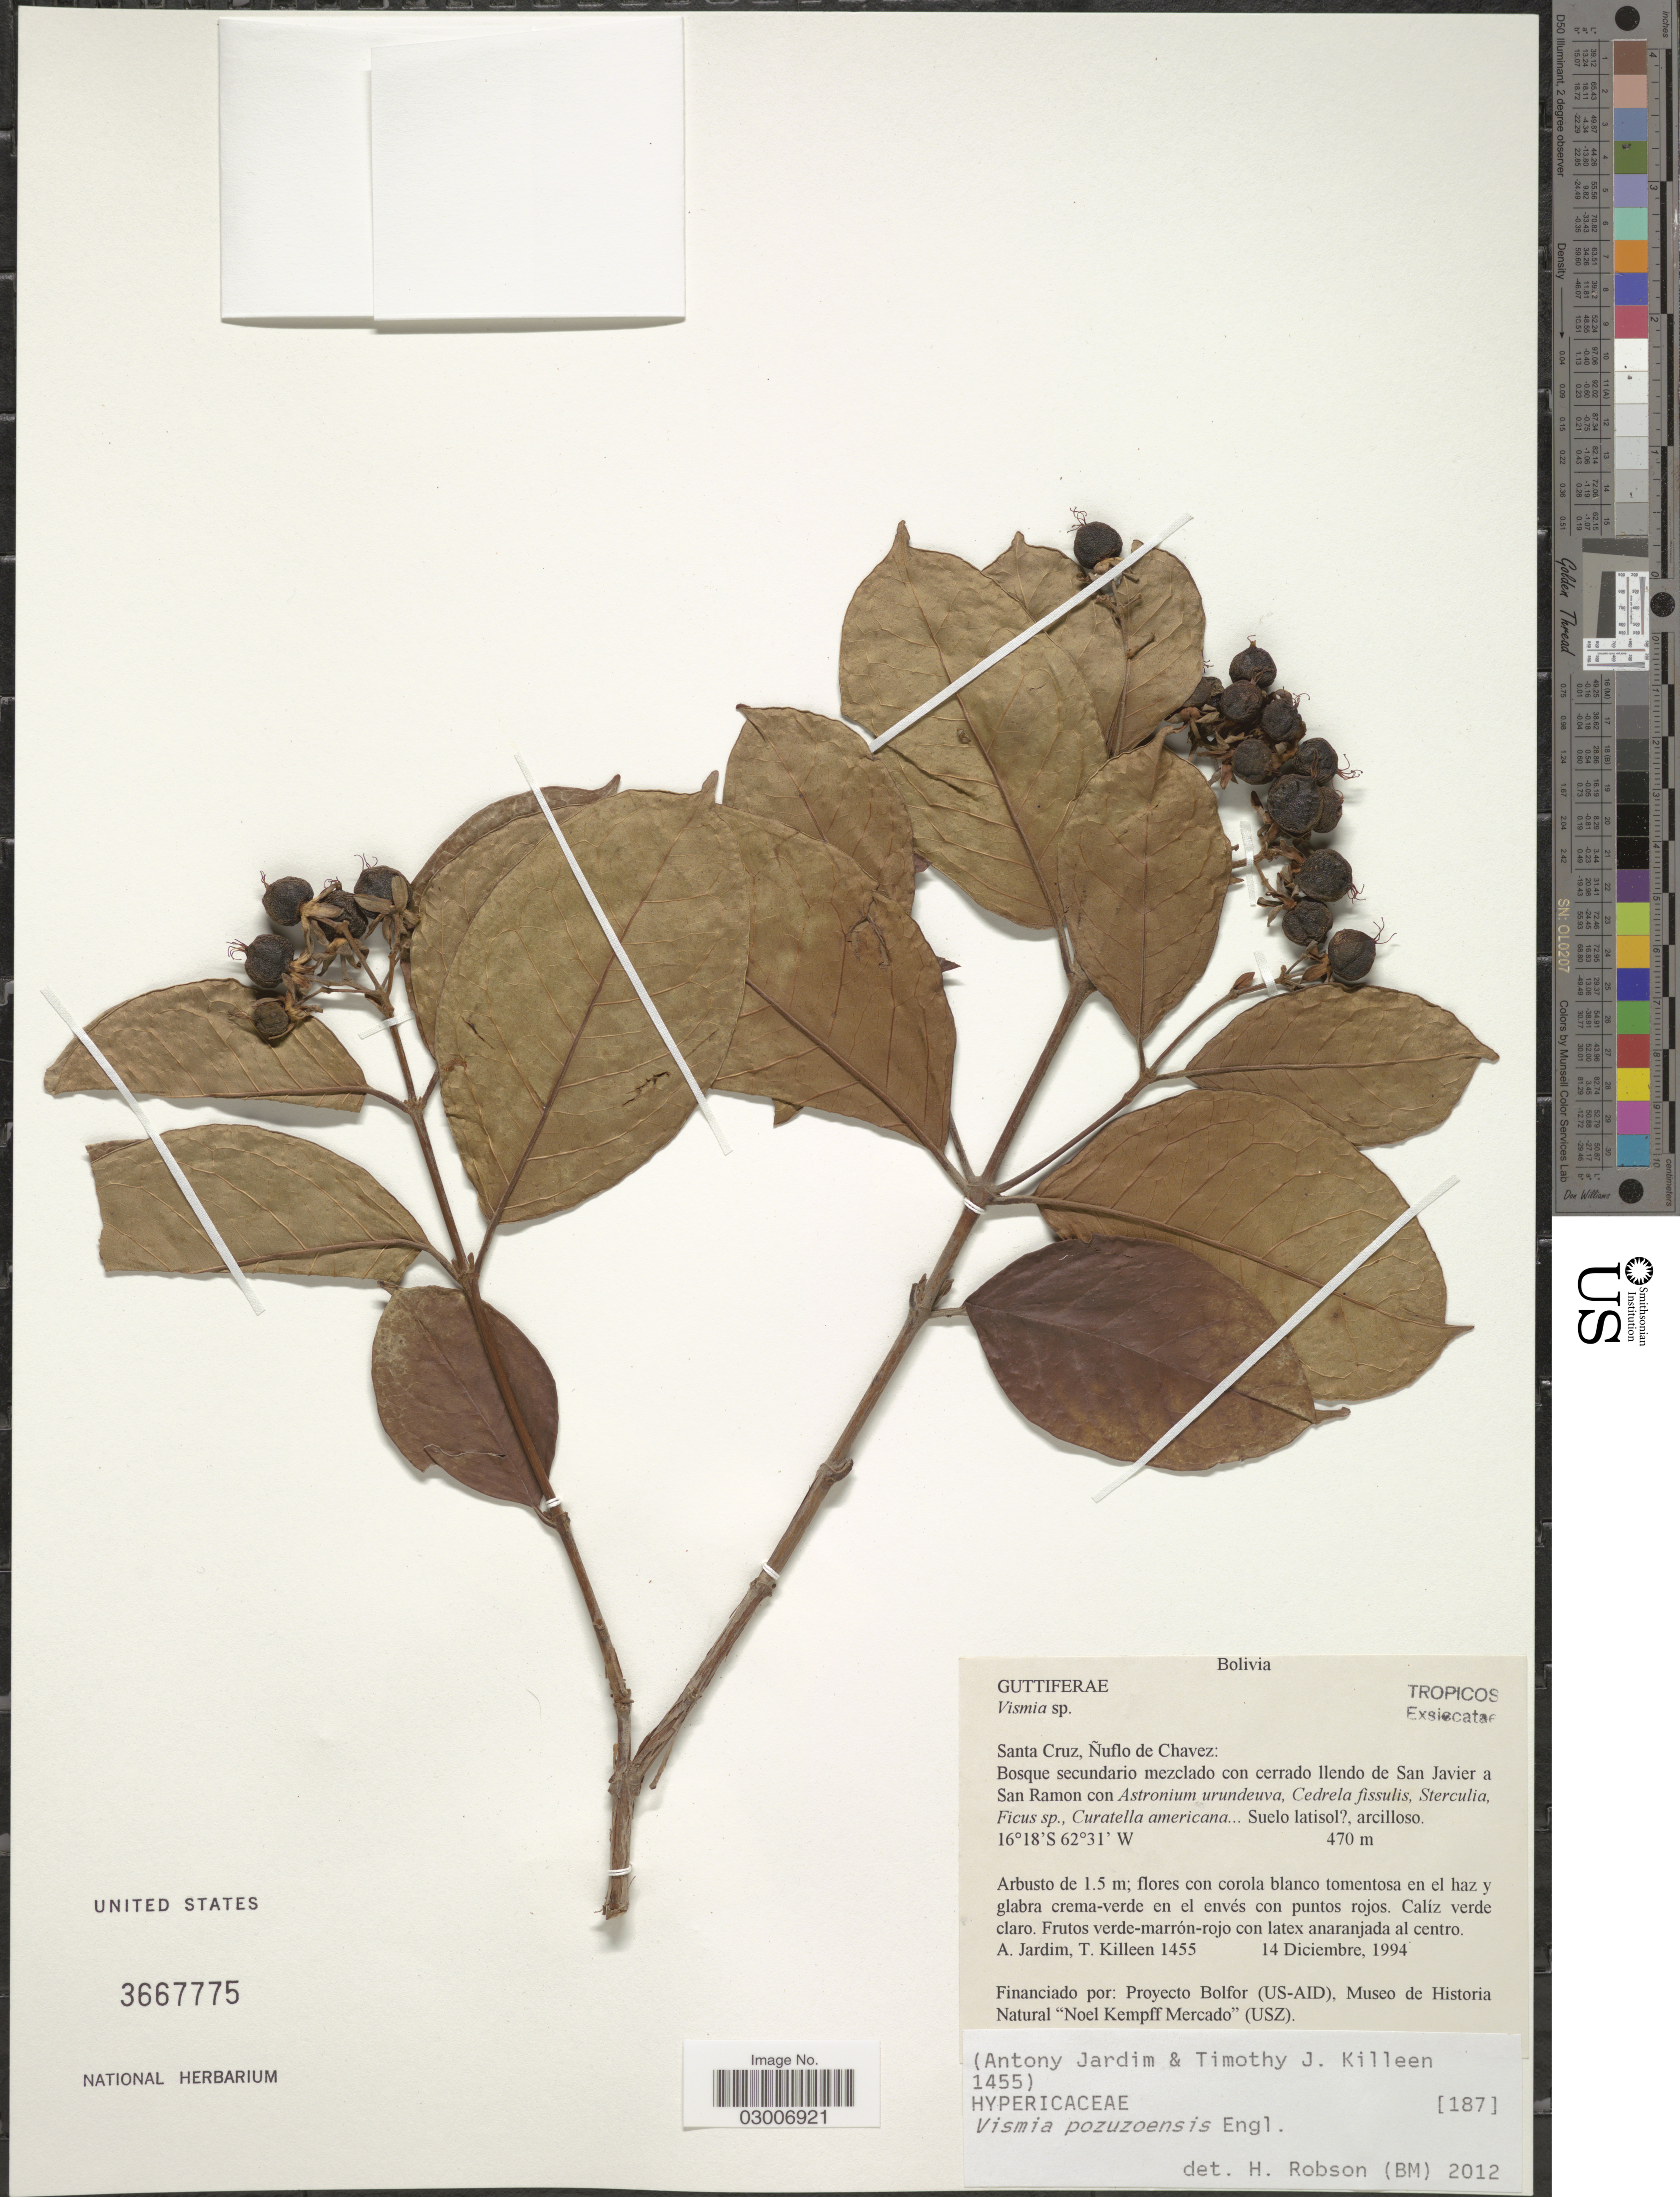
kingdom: Plantae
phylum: Tracheophyta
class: Magnoliopsida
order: Malpighiales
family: Hypericaceae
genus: Vismia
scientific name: Vismia pozuzoensis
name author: Engl.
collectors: A. Jardim & T. J. Killeen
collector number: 1455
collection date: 1994-12-14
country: Bolivia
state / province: Santa Cruz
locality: Santa Cruz, Ñuflo de Chavez: Bosque secundario mezclado con cerrado llendo de San Javier a San Ramon.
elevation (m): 470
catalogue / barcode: US 3667775